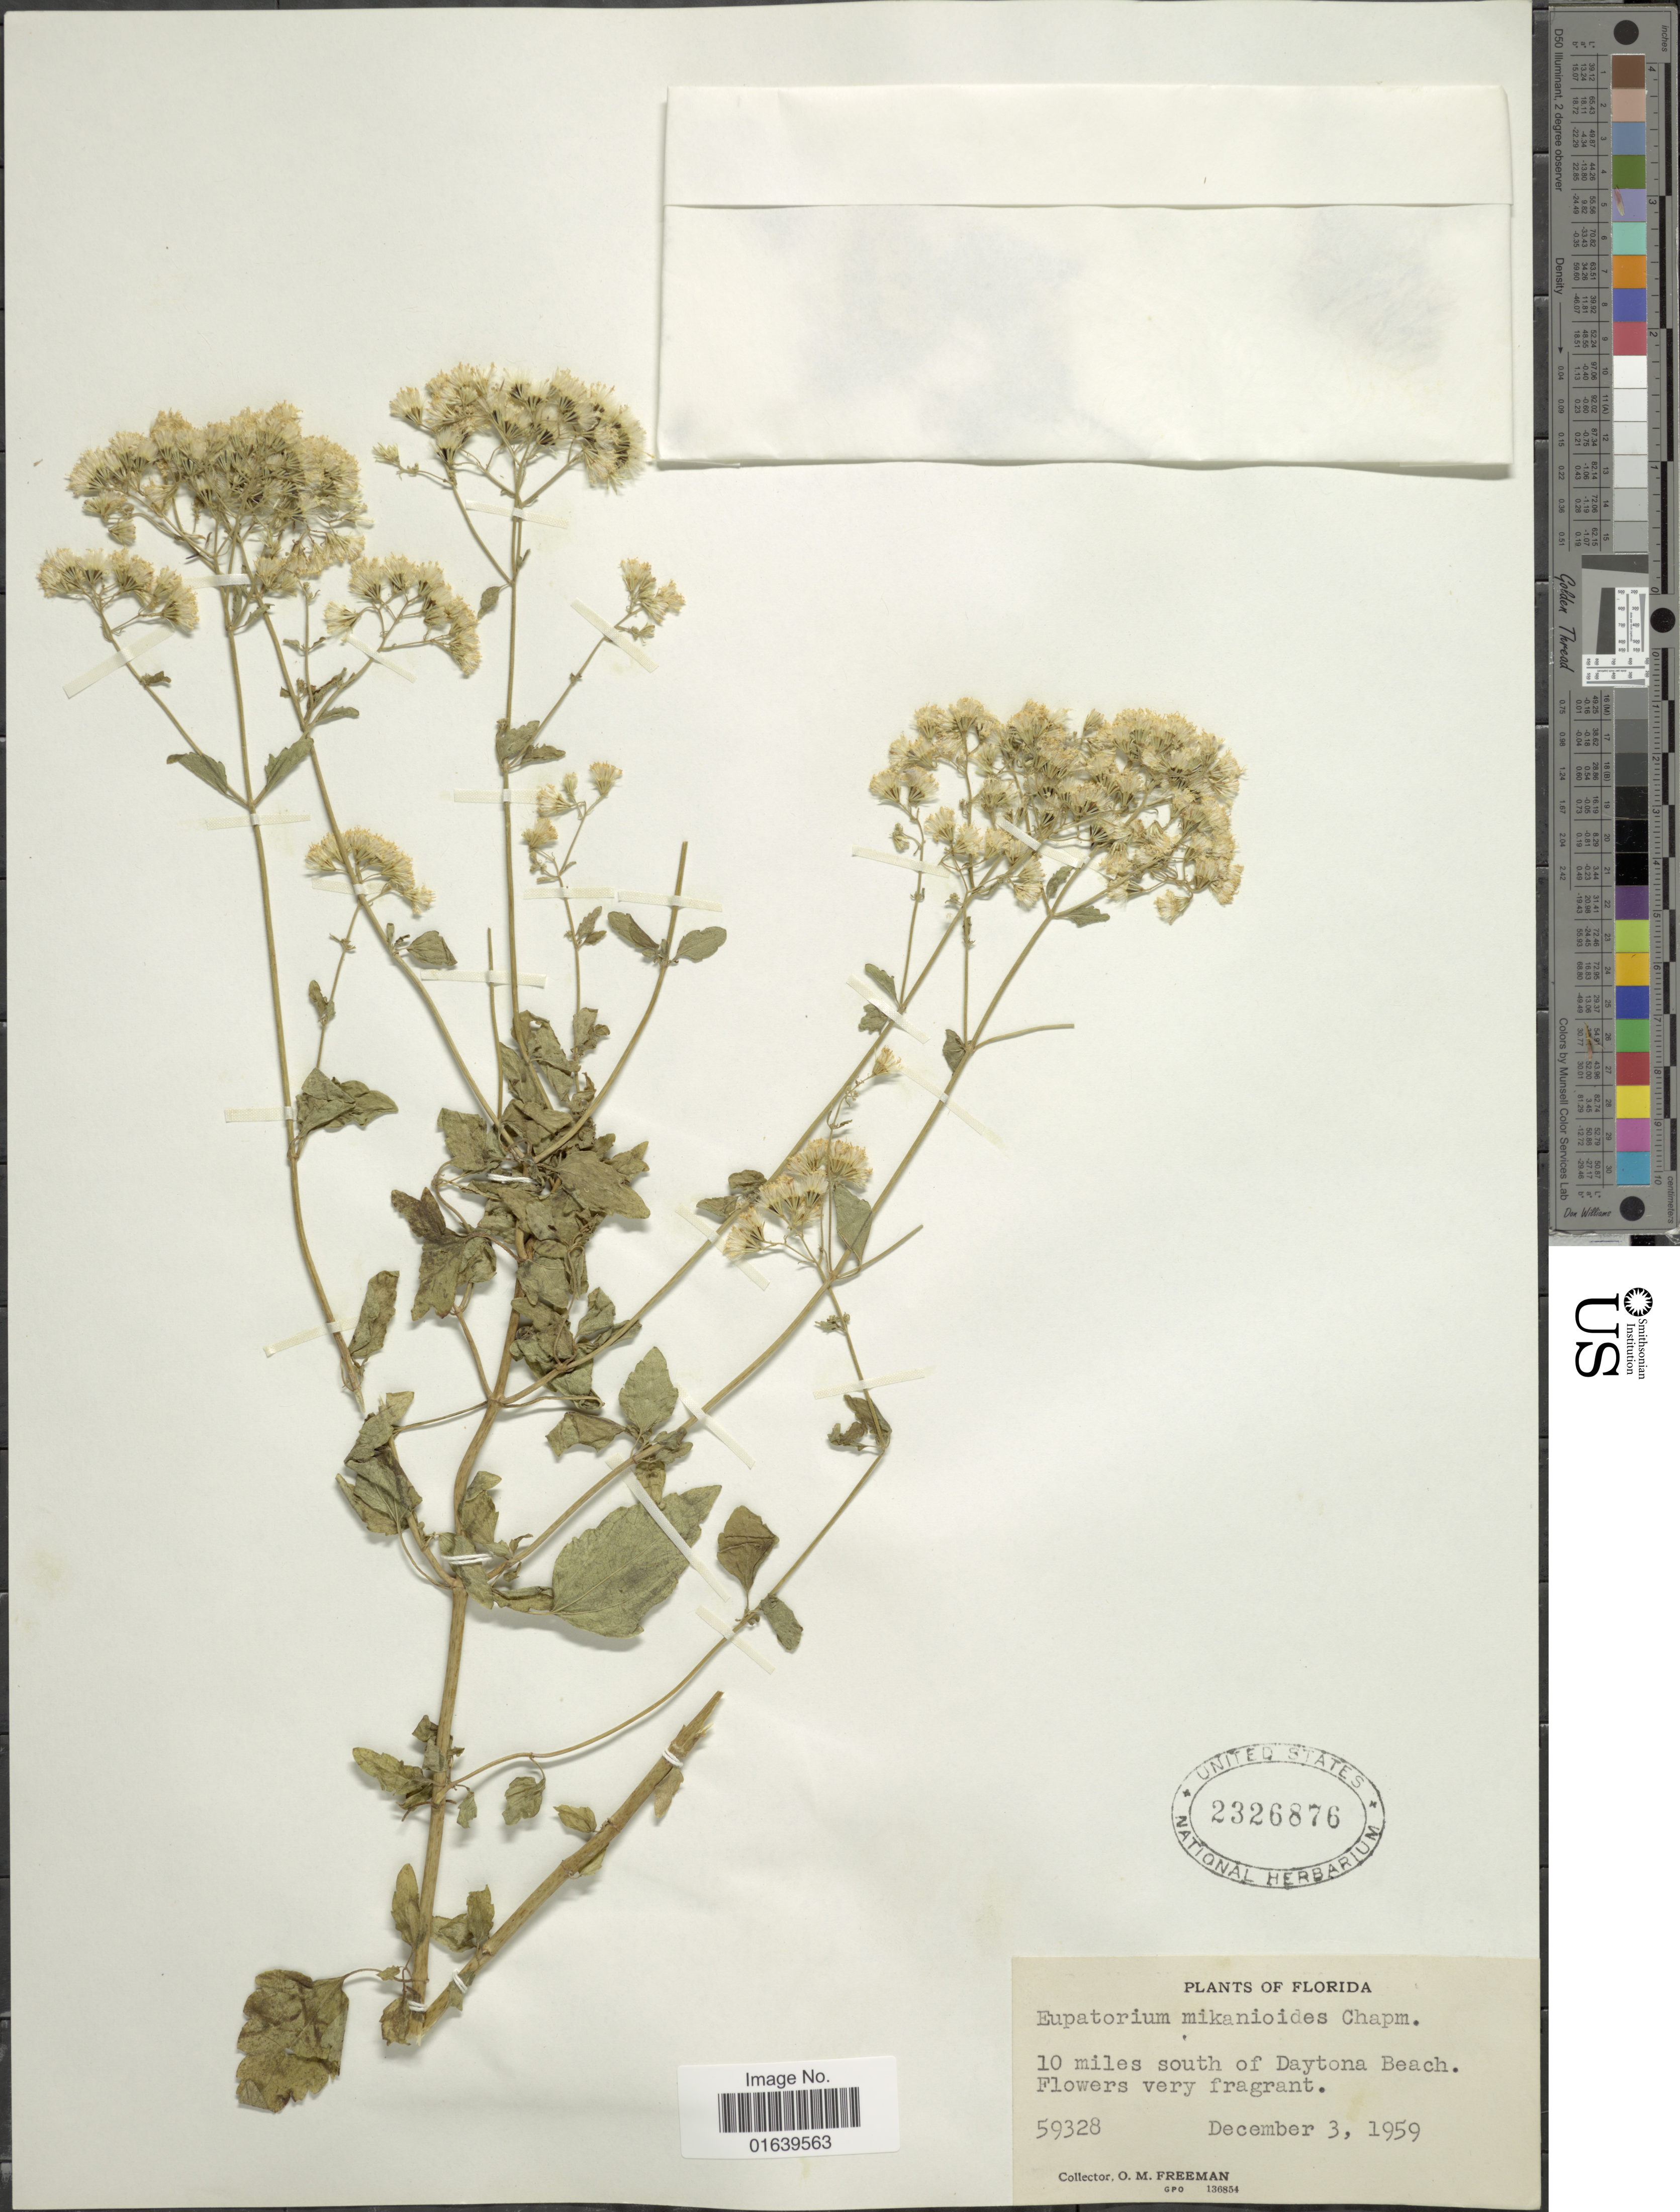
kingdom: Plantae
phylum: Tracheophyta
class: Magnoliopsida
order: Asterales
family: Asteraceae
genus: Eupatorium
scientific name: Eupatorium mikanioides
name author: Chapman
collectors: O. Freeman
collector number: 59328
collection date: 1959-12-03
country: United States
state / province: Florida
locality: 10 miles south of Daytona Beach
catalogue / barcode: US 2326876